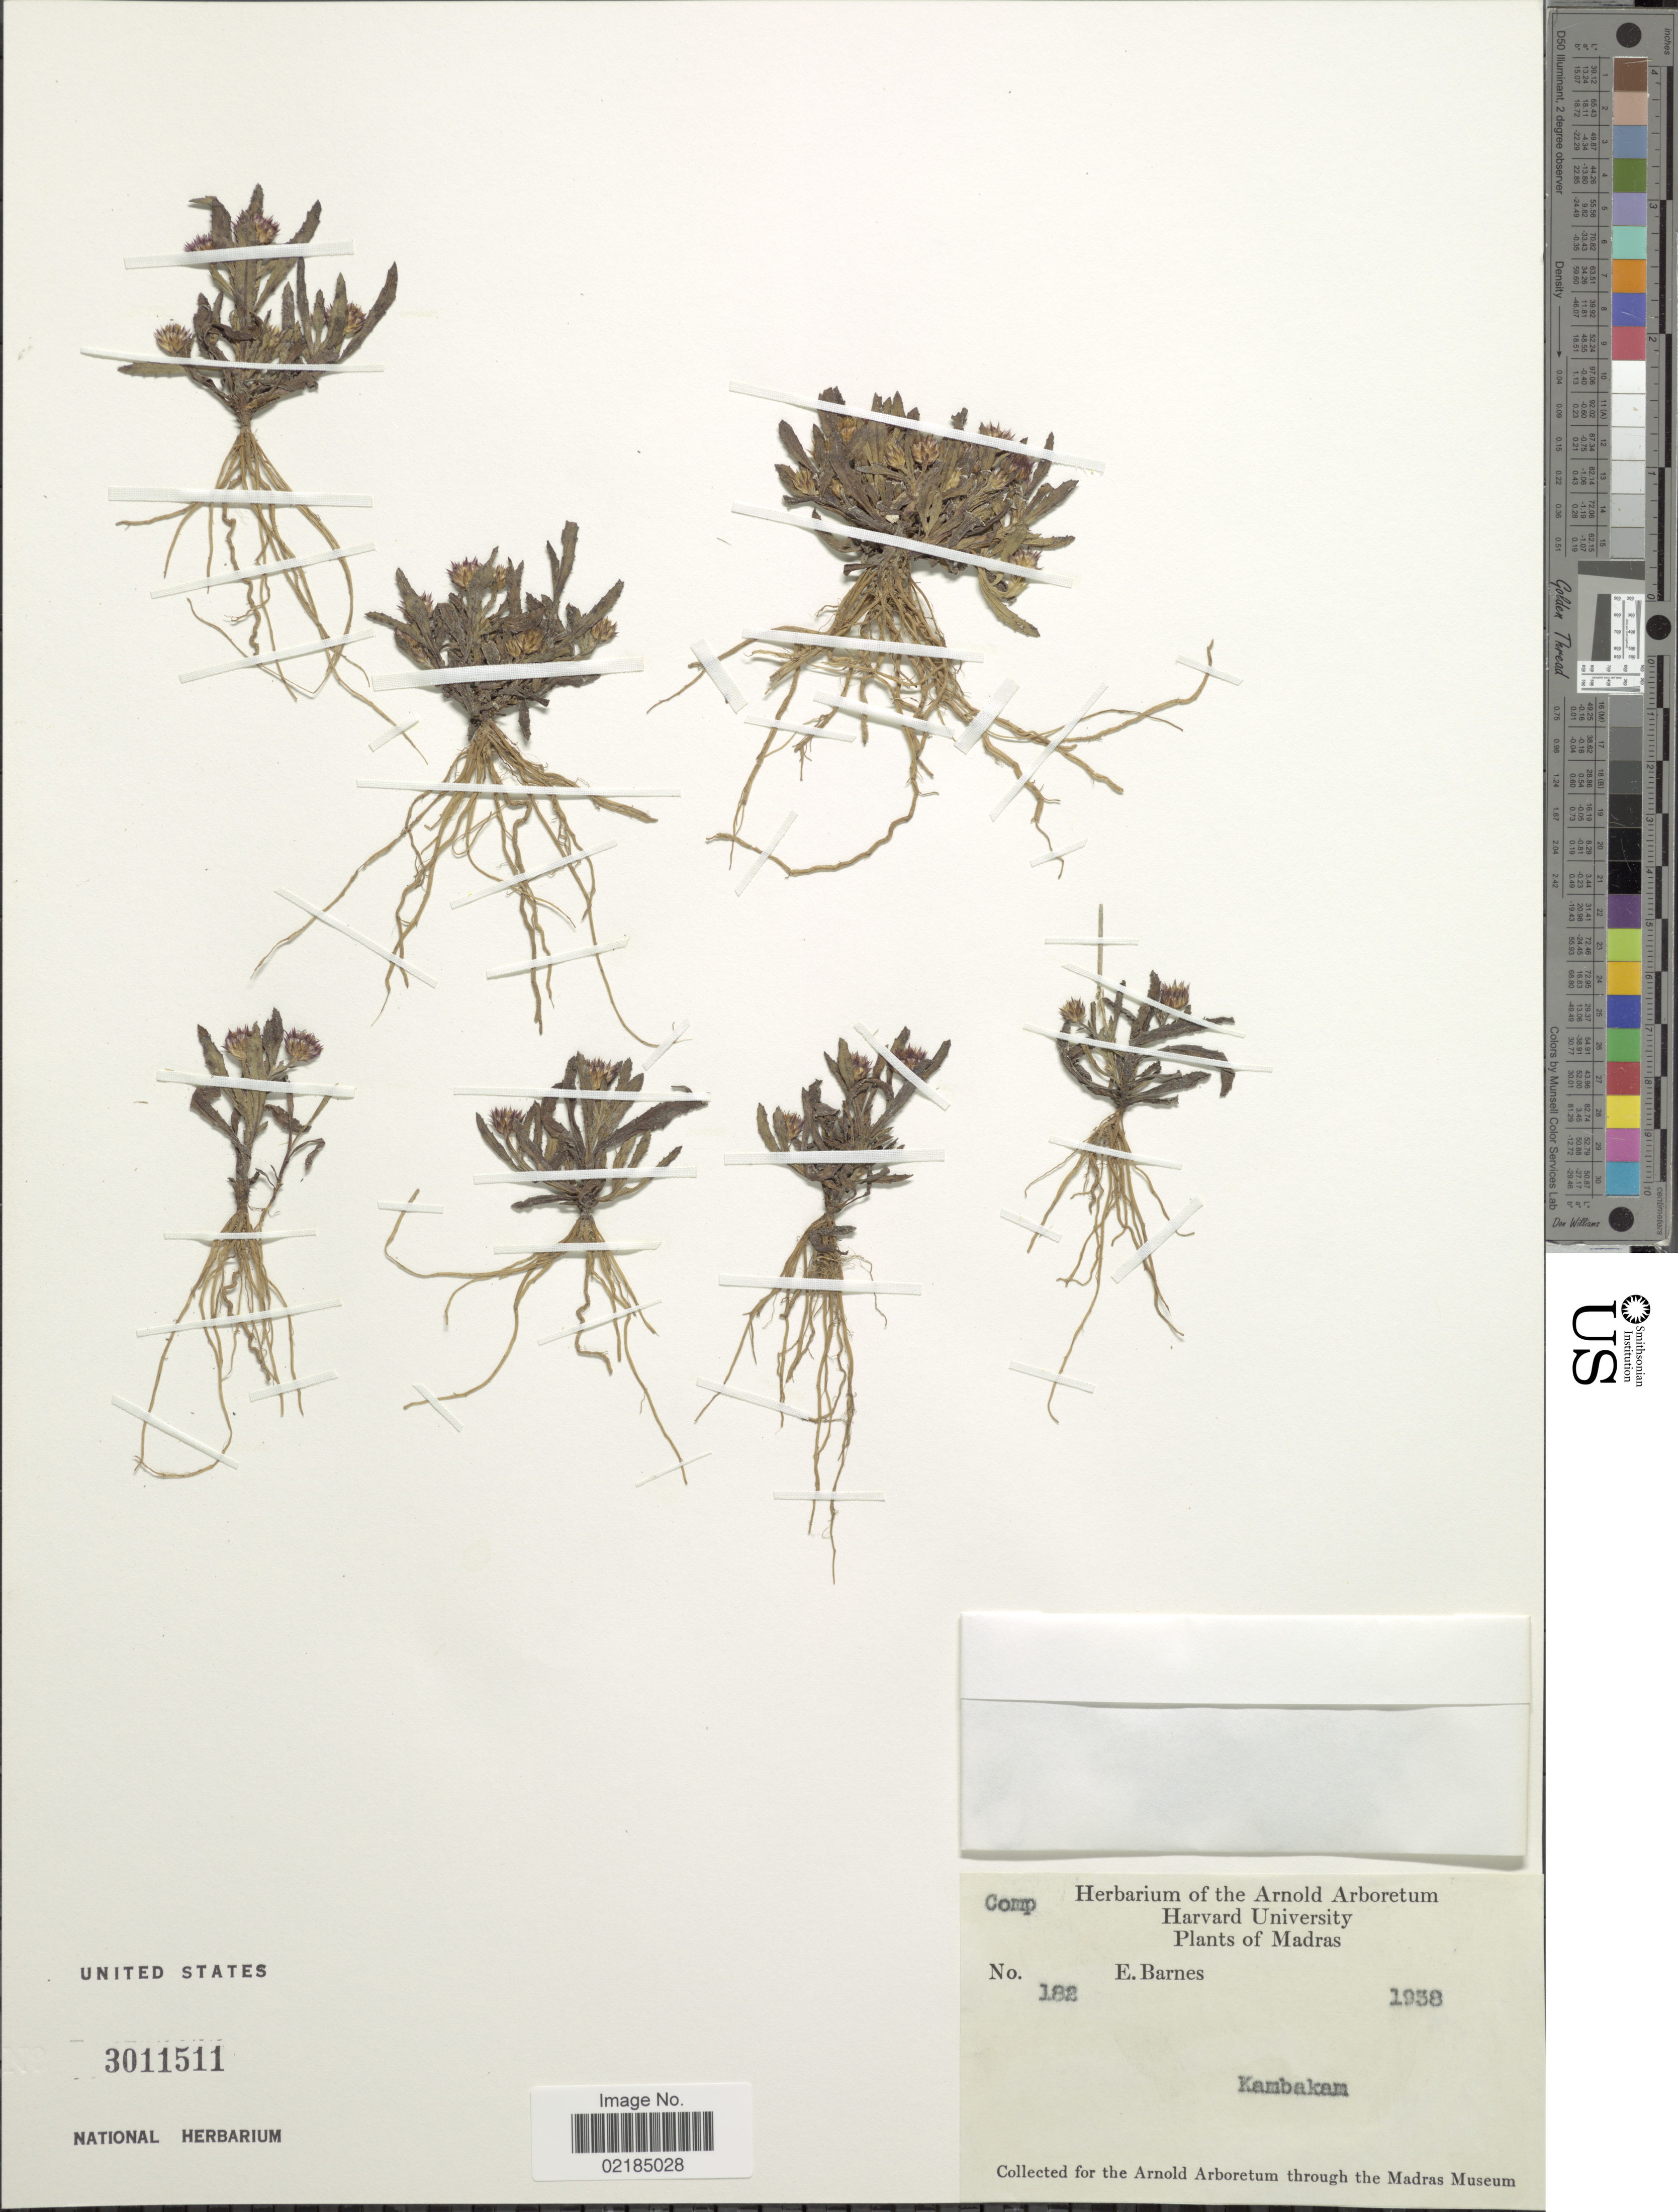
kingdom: Plantae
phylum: Tracheophyta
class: Magnoliopsida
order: Asterales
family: Asteraceae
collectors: E. Barnes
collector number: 182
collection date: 1938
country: India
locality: Madras. Kambakam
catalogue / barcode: US 3011511